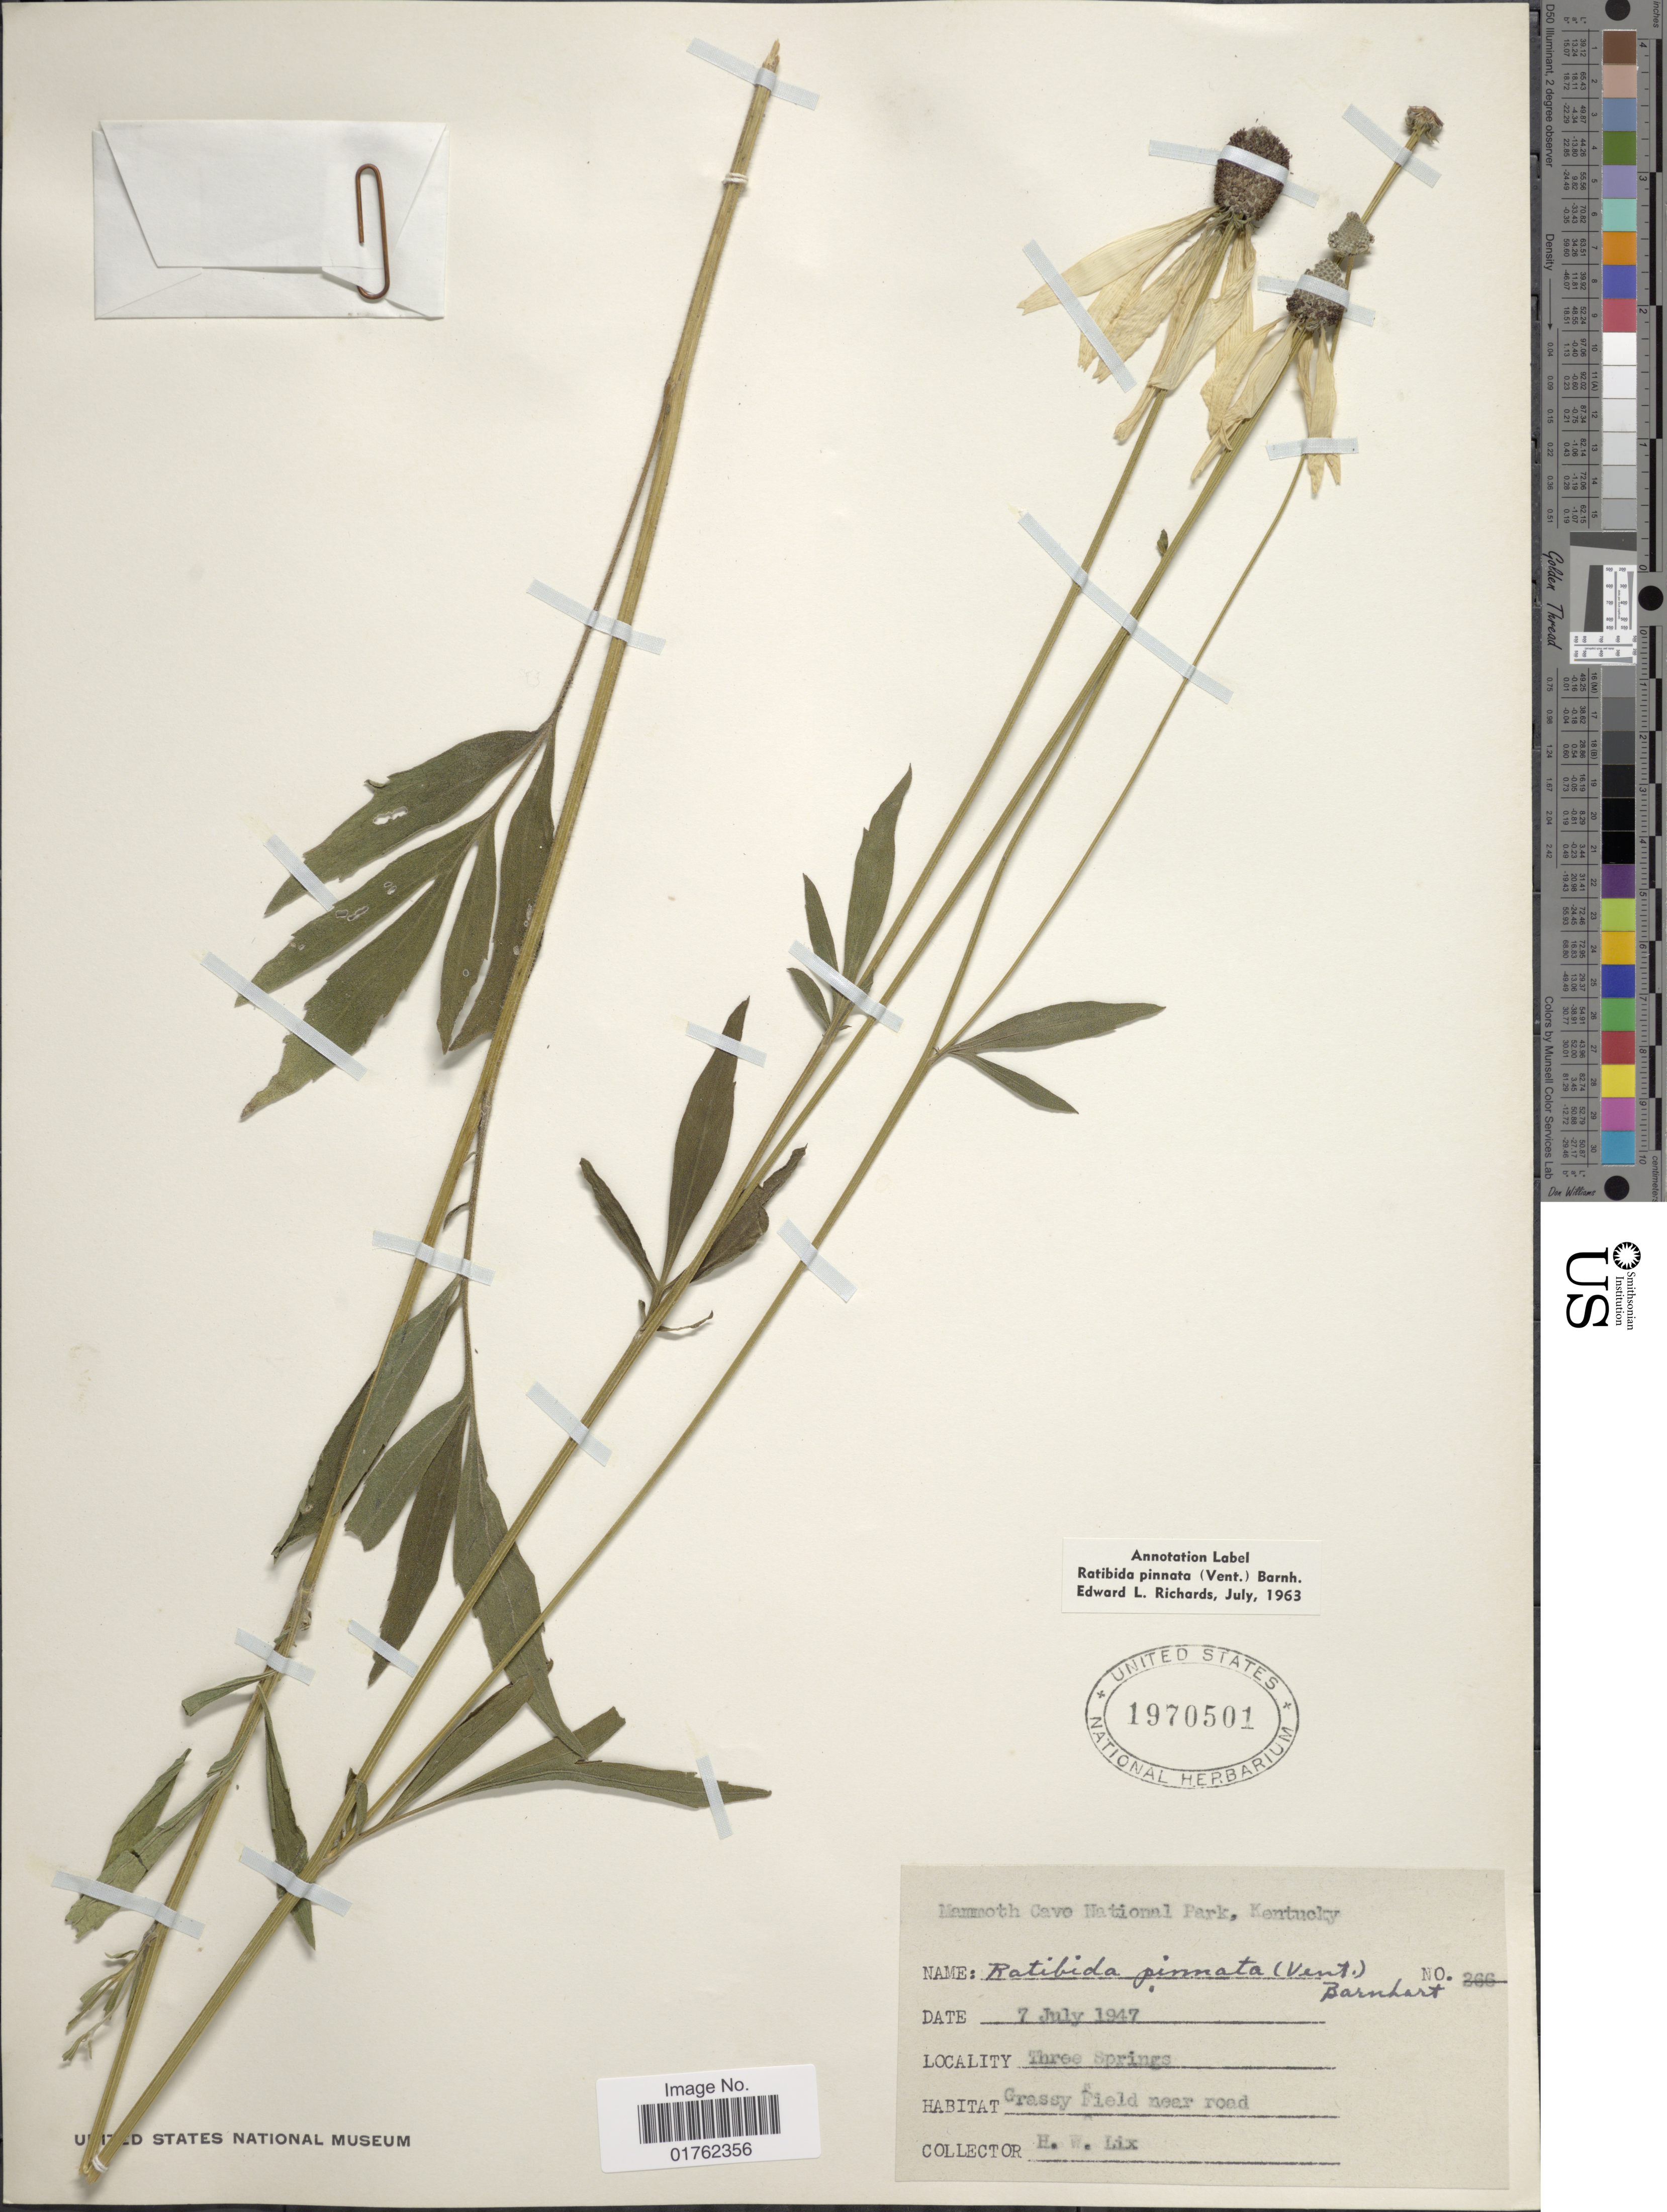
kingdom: Plantae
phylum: Tracheophyta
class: Magnoliopsida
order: Asterales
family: Asteraceae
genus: Ratibida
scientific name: Ratibida pinnata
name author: (Vent.) Barnhart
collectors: H. W. Lix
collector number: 266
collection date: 1947-07-07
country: United States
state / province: Kentucky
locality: Mammoth Cave National Park, Three Springs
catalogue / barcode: US 1970501